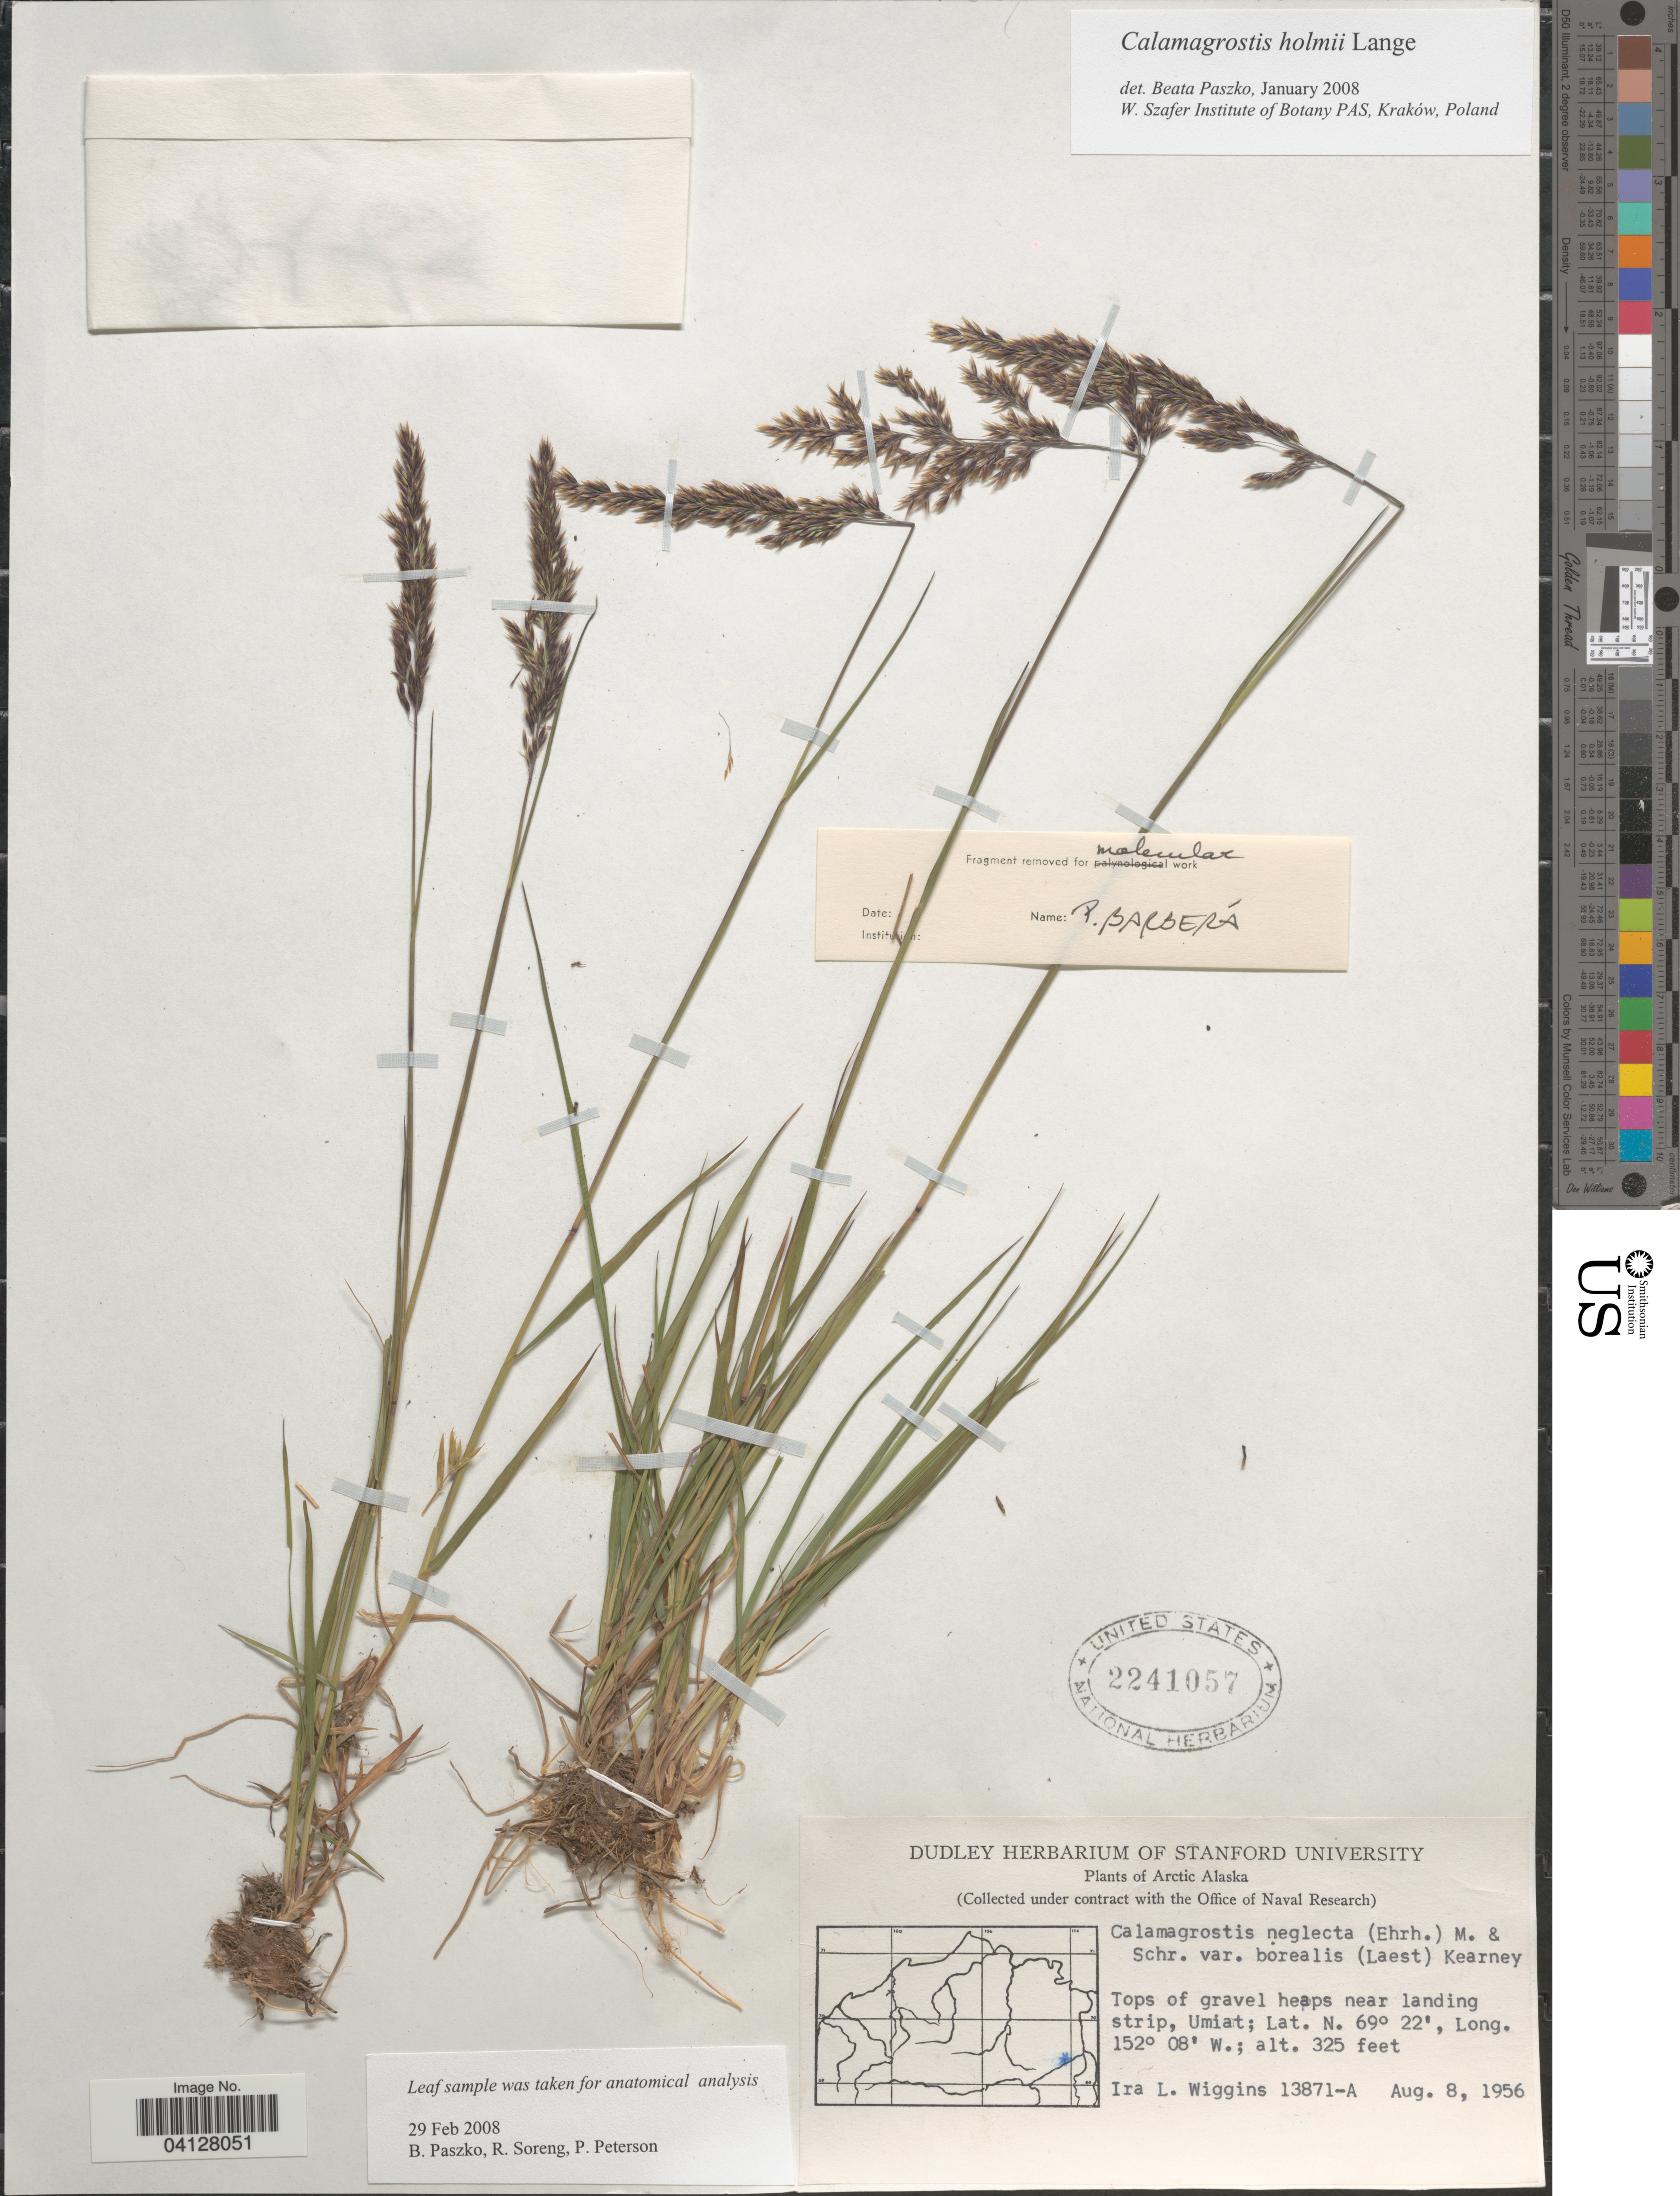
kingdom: Plantae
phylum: Tracheophyta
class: Liliopsida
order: Poales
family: Poaceae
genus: Calamagrostis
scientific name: Calamagrostis holmii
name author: A.E. Lange in Holm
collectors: I. L. Wiggins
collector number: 13871-A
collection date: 1956-08-08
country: United States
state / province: Alaska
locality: Arctic Alaska. Umiat.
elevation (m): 99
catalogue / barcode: US 2241057